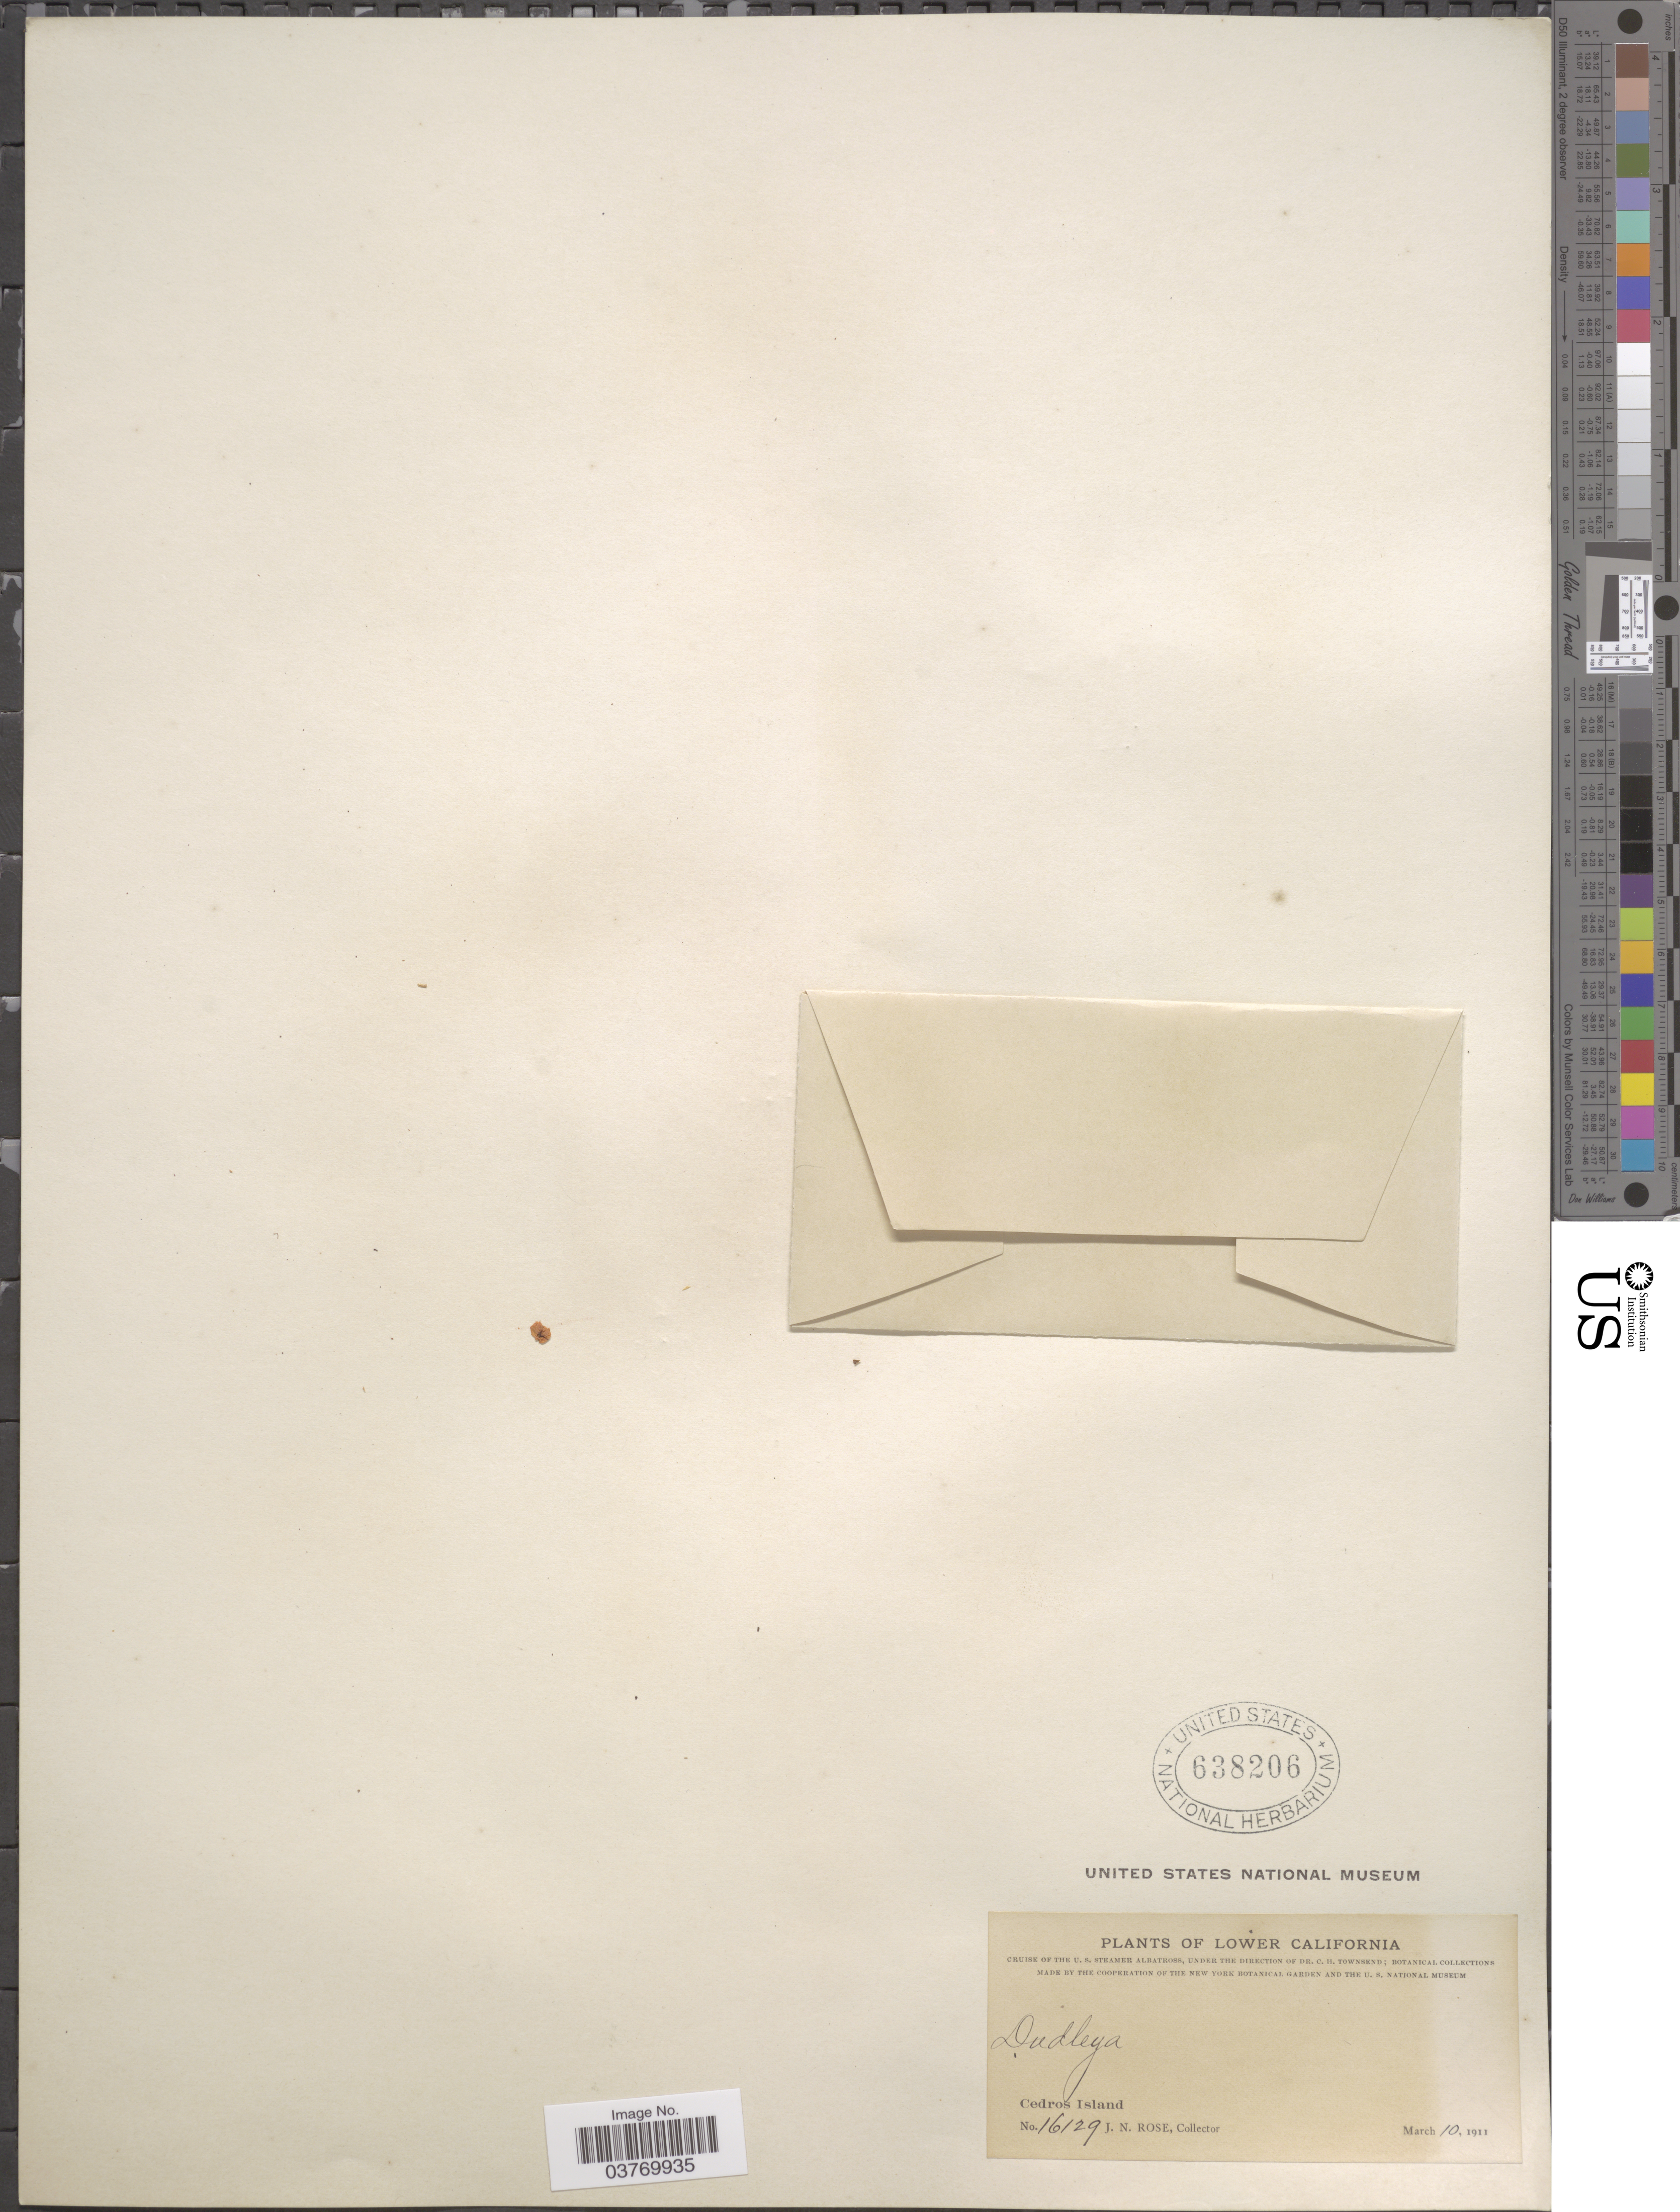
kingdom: Plantae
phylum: Tracheophyta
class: Magnoliopsida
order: Saxifragales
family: Crassulaceae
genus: Dudleya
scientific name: Dudleya abramsii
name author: Rose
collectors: J. N. Rose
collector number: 16129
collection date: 1911-03-10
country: Mexico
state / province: Baja California Norte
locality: Lower California. Cedros Island.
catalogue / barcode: US 638206